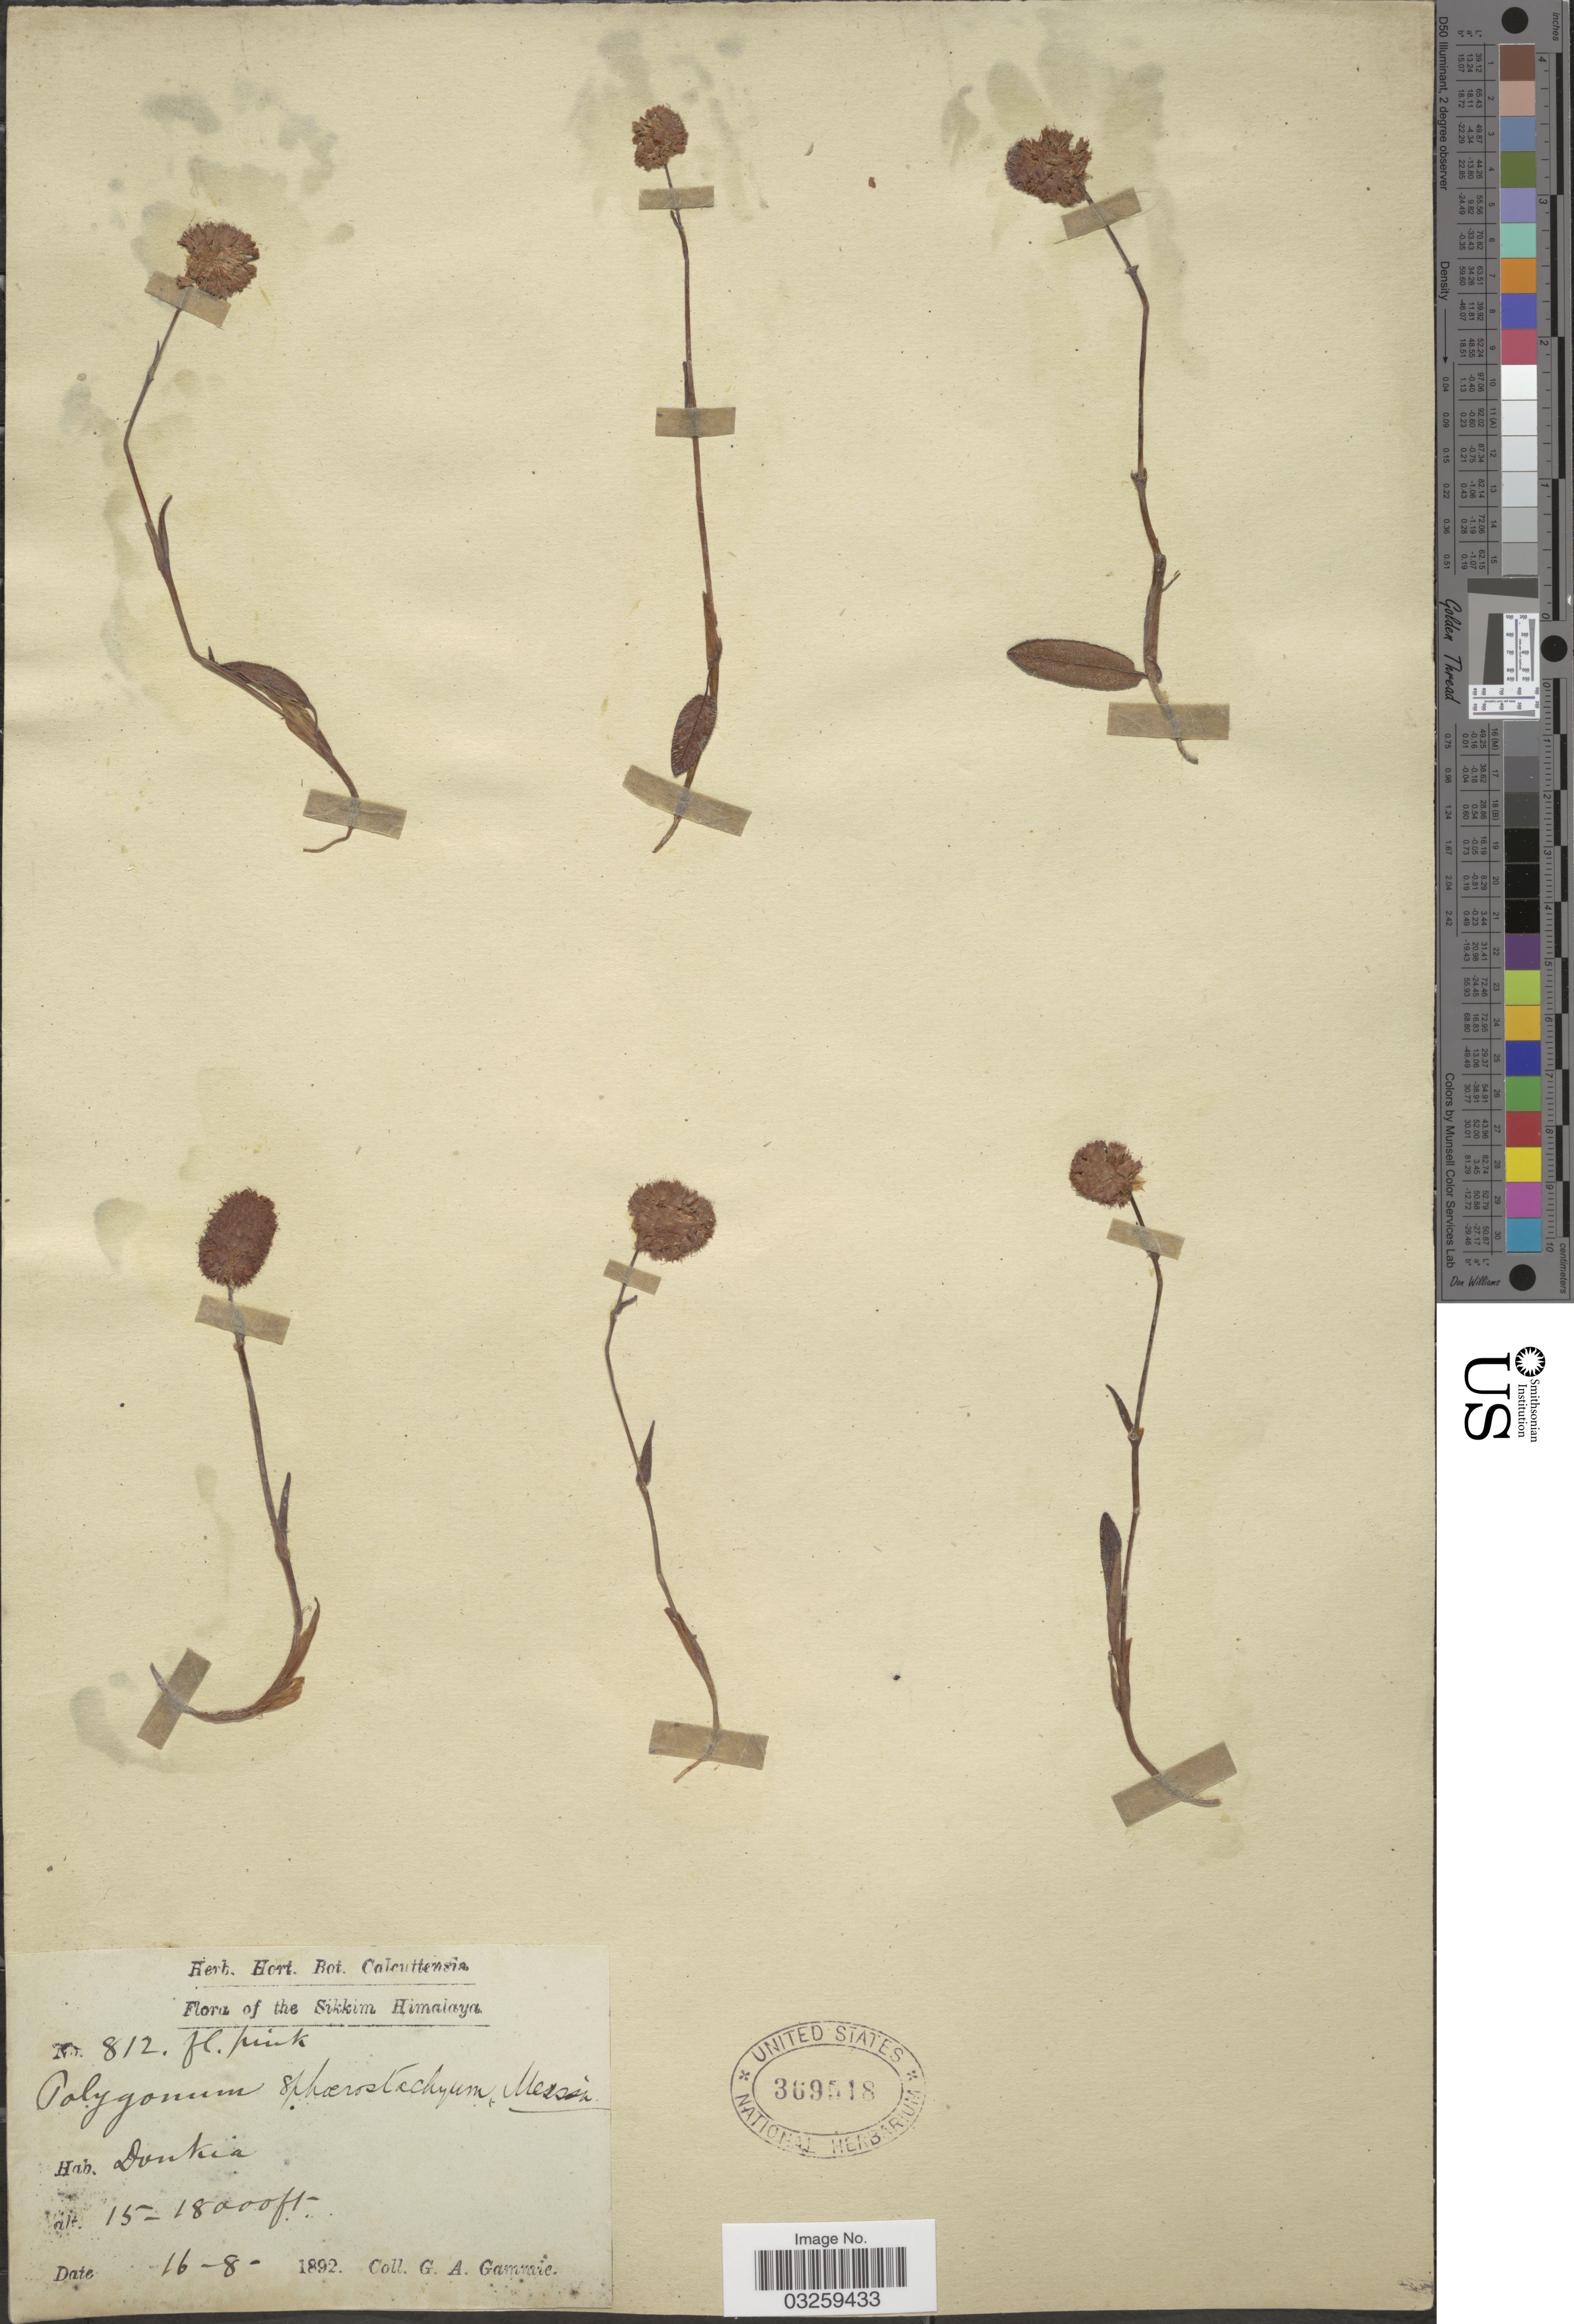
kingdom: Plantae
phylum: Tracheophyta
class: Magnoliopsida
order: Caryophyllales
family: Polygonaceae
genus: Bistorta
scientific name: Bistorta macrophylla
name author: (D. Don) Soják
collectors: G. Gammie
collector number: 812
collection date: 1892-08-16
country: India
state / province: Sikkim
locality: Sikkim Himalaya, Donkia.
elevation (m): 4572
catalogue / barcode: US 369518